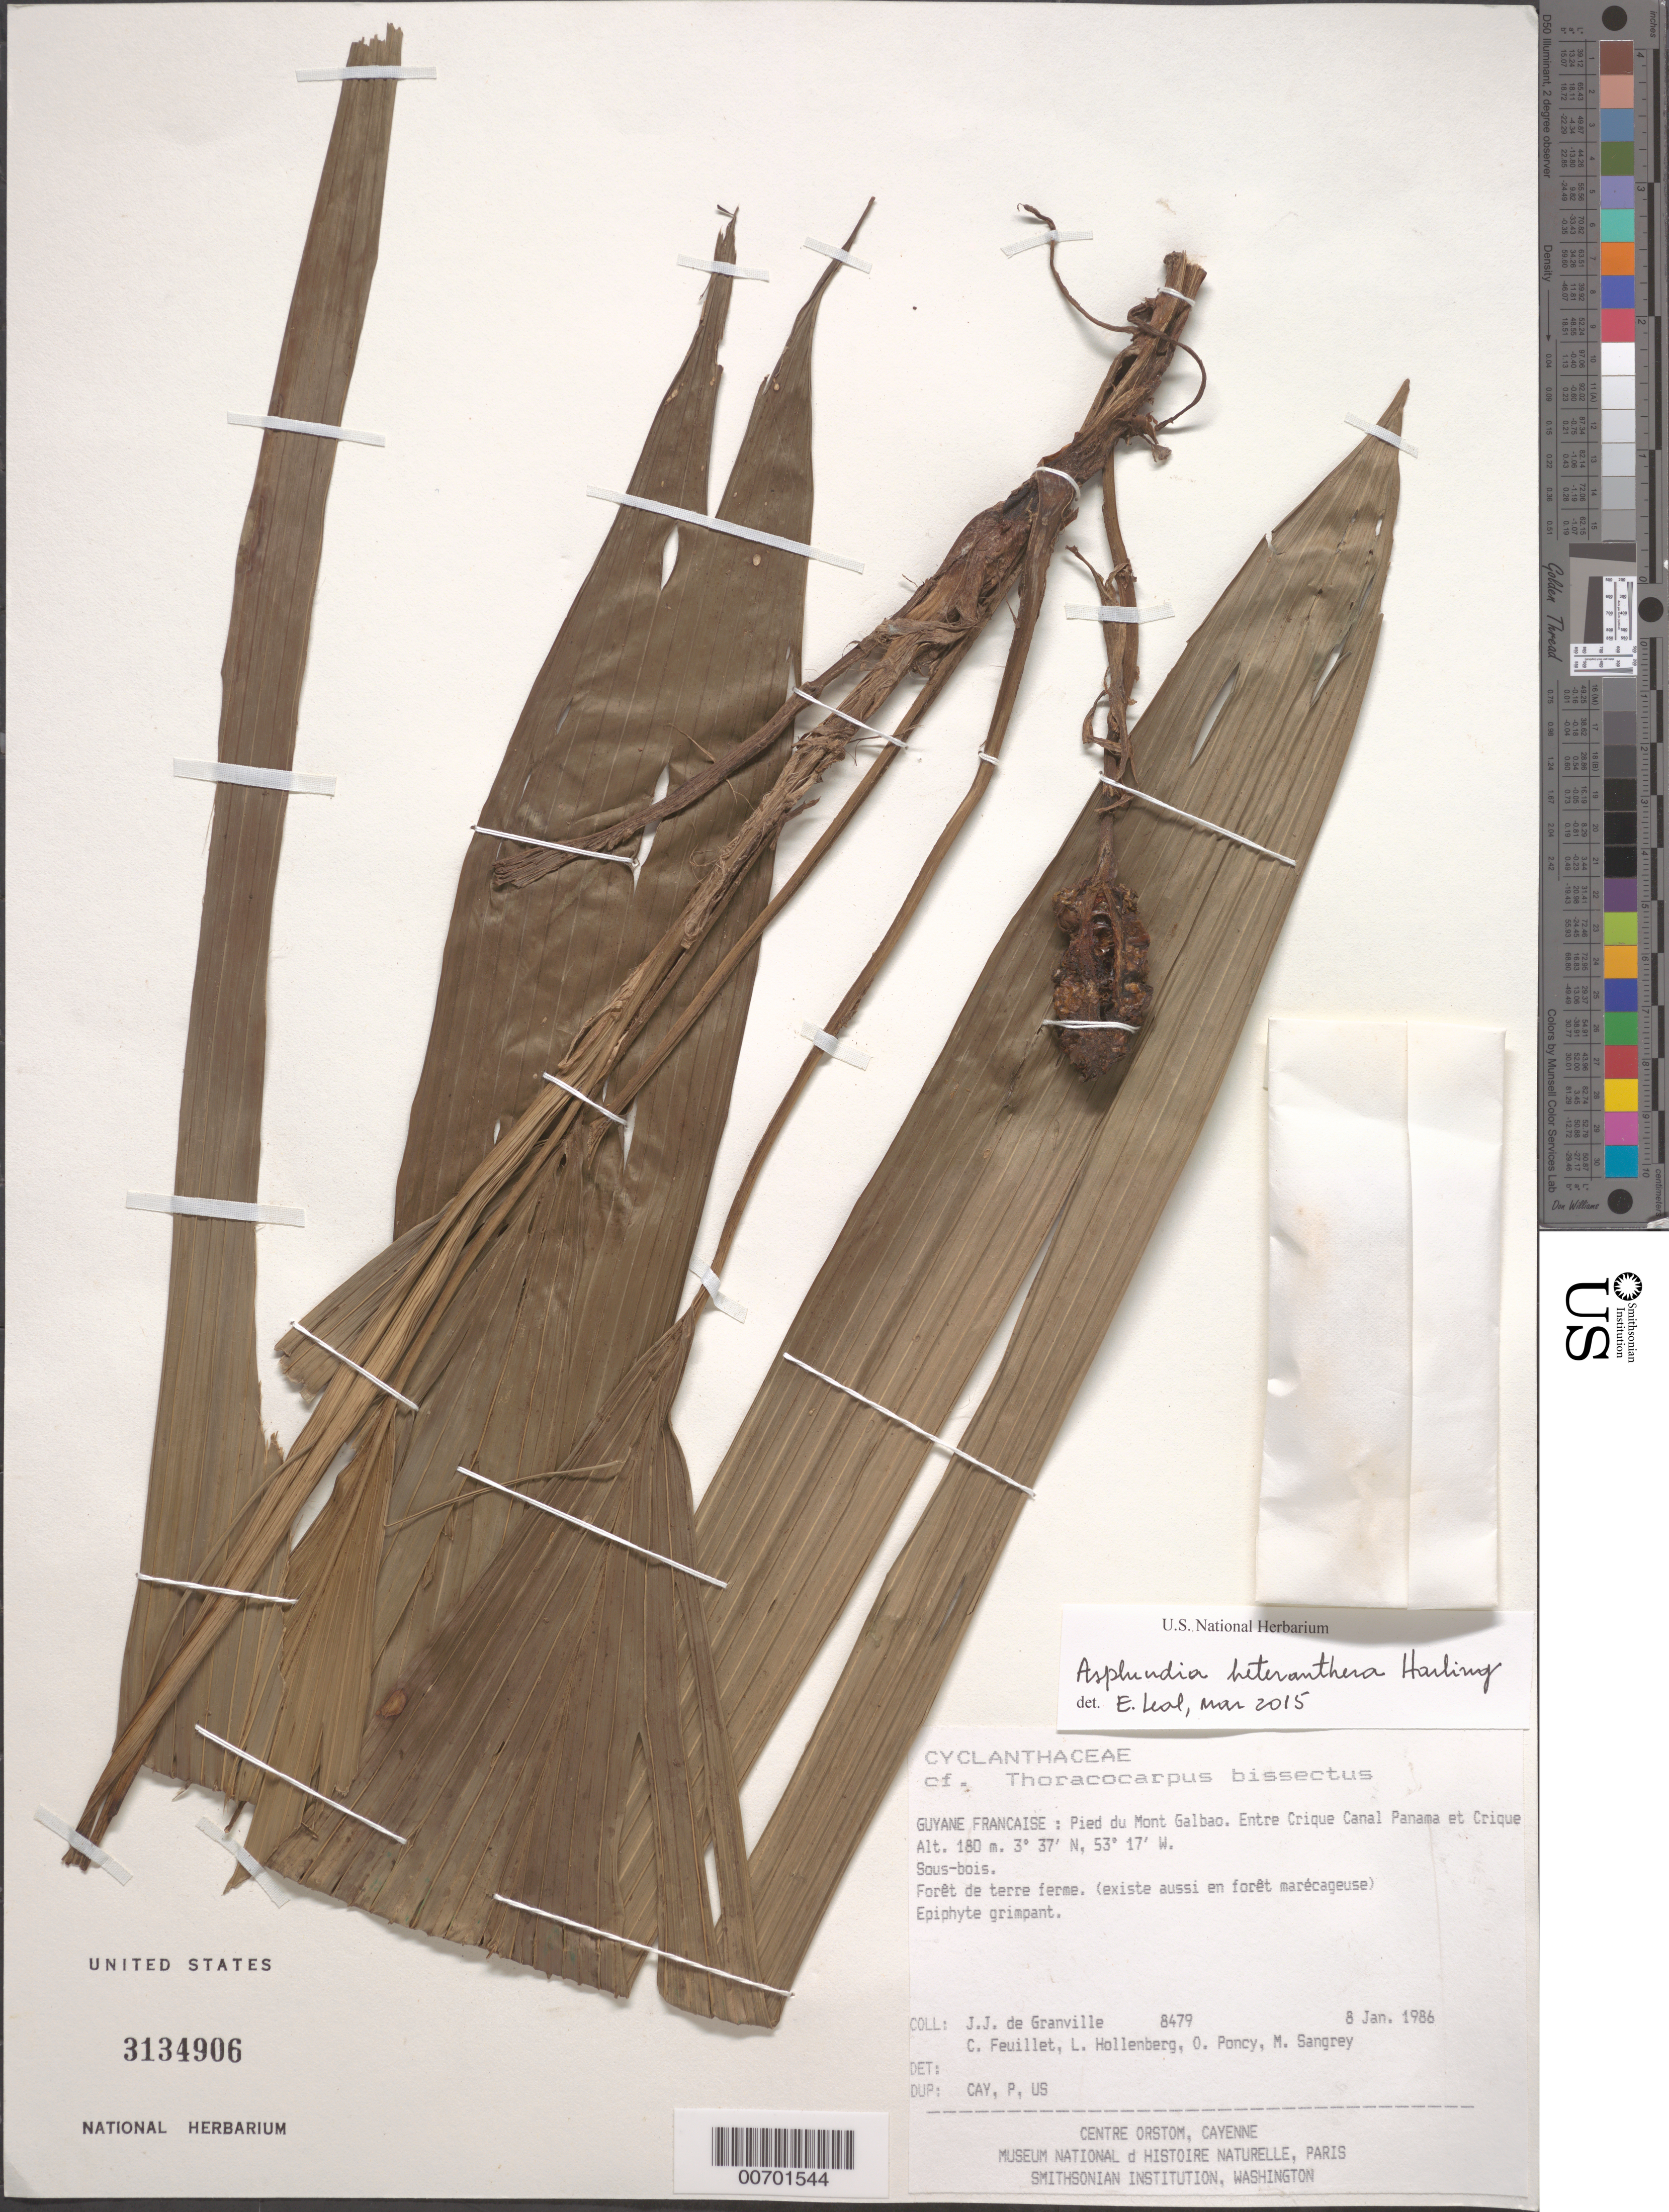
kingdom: Plantae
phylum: Tracheophyta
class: Liliopsida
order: Pandanales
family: Cyclanthaceae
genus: Thoracocarpus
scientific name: Thoracocarpus bissectus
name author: (Vell.) Harling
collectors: J.-J. de Granville, C. Feuillet, L. Hollenberg, O. Poncy & M. S. Sangrey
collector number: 8479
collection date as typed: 8-Jan-86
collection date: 1986-01-08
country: French Guiana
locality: Pied du Mont Galbao. Entre Crique Canal Panama et Crique Mana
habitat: Sous-bois; en forêt marécageuse et de terre ferme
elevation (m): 180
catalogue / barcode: US 3134906